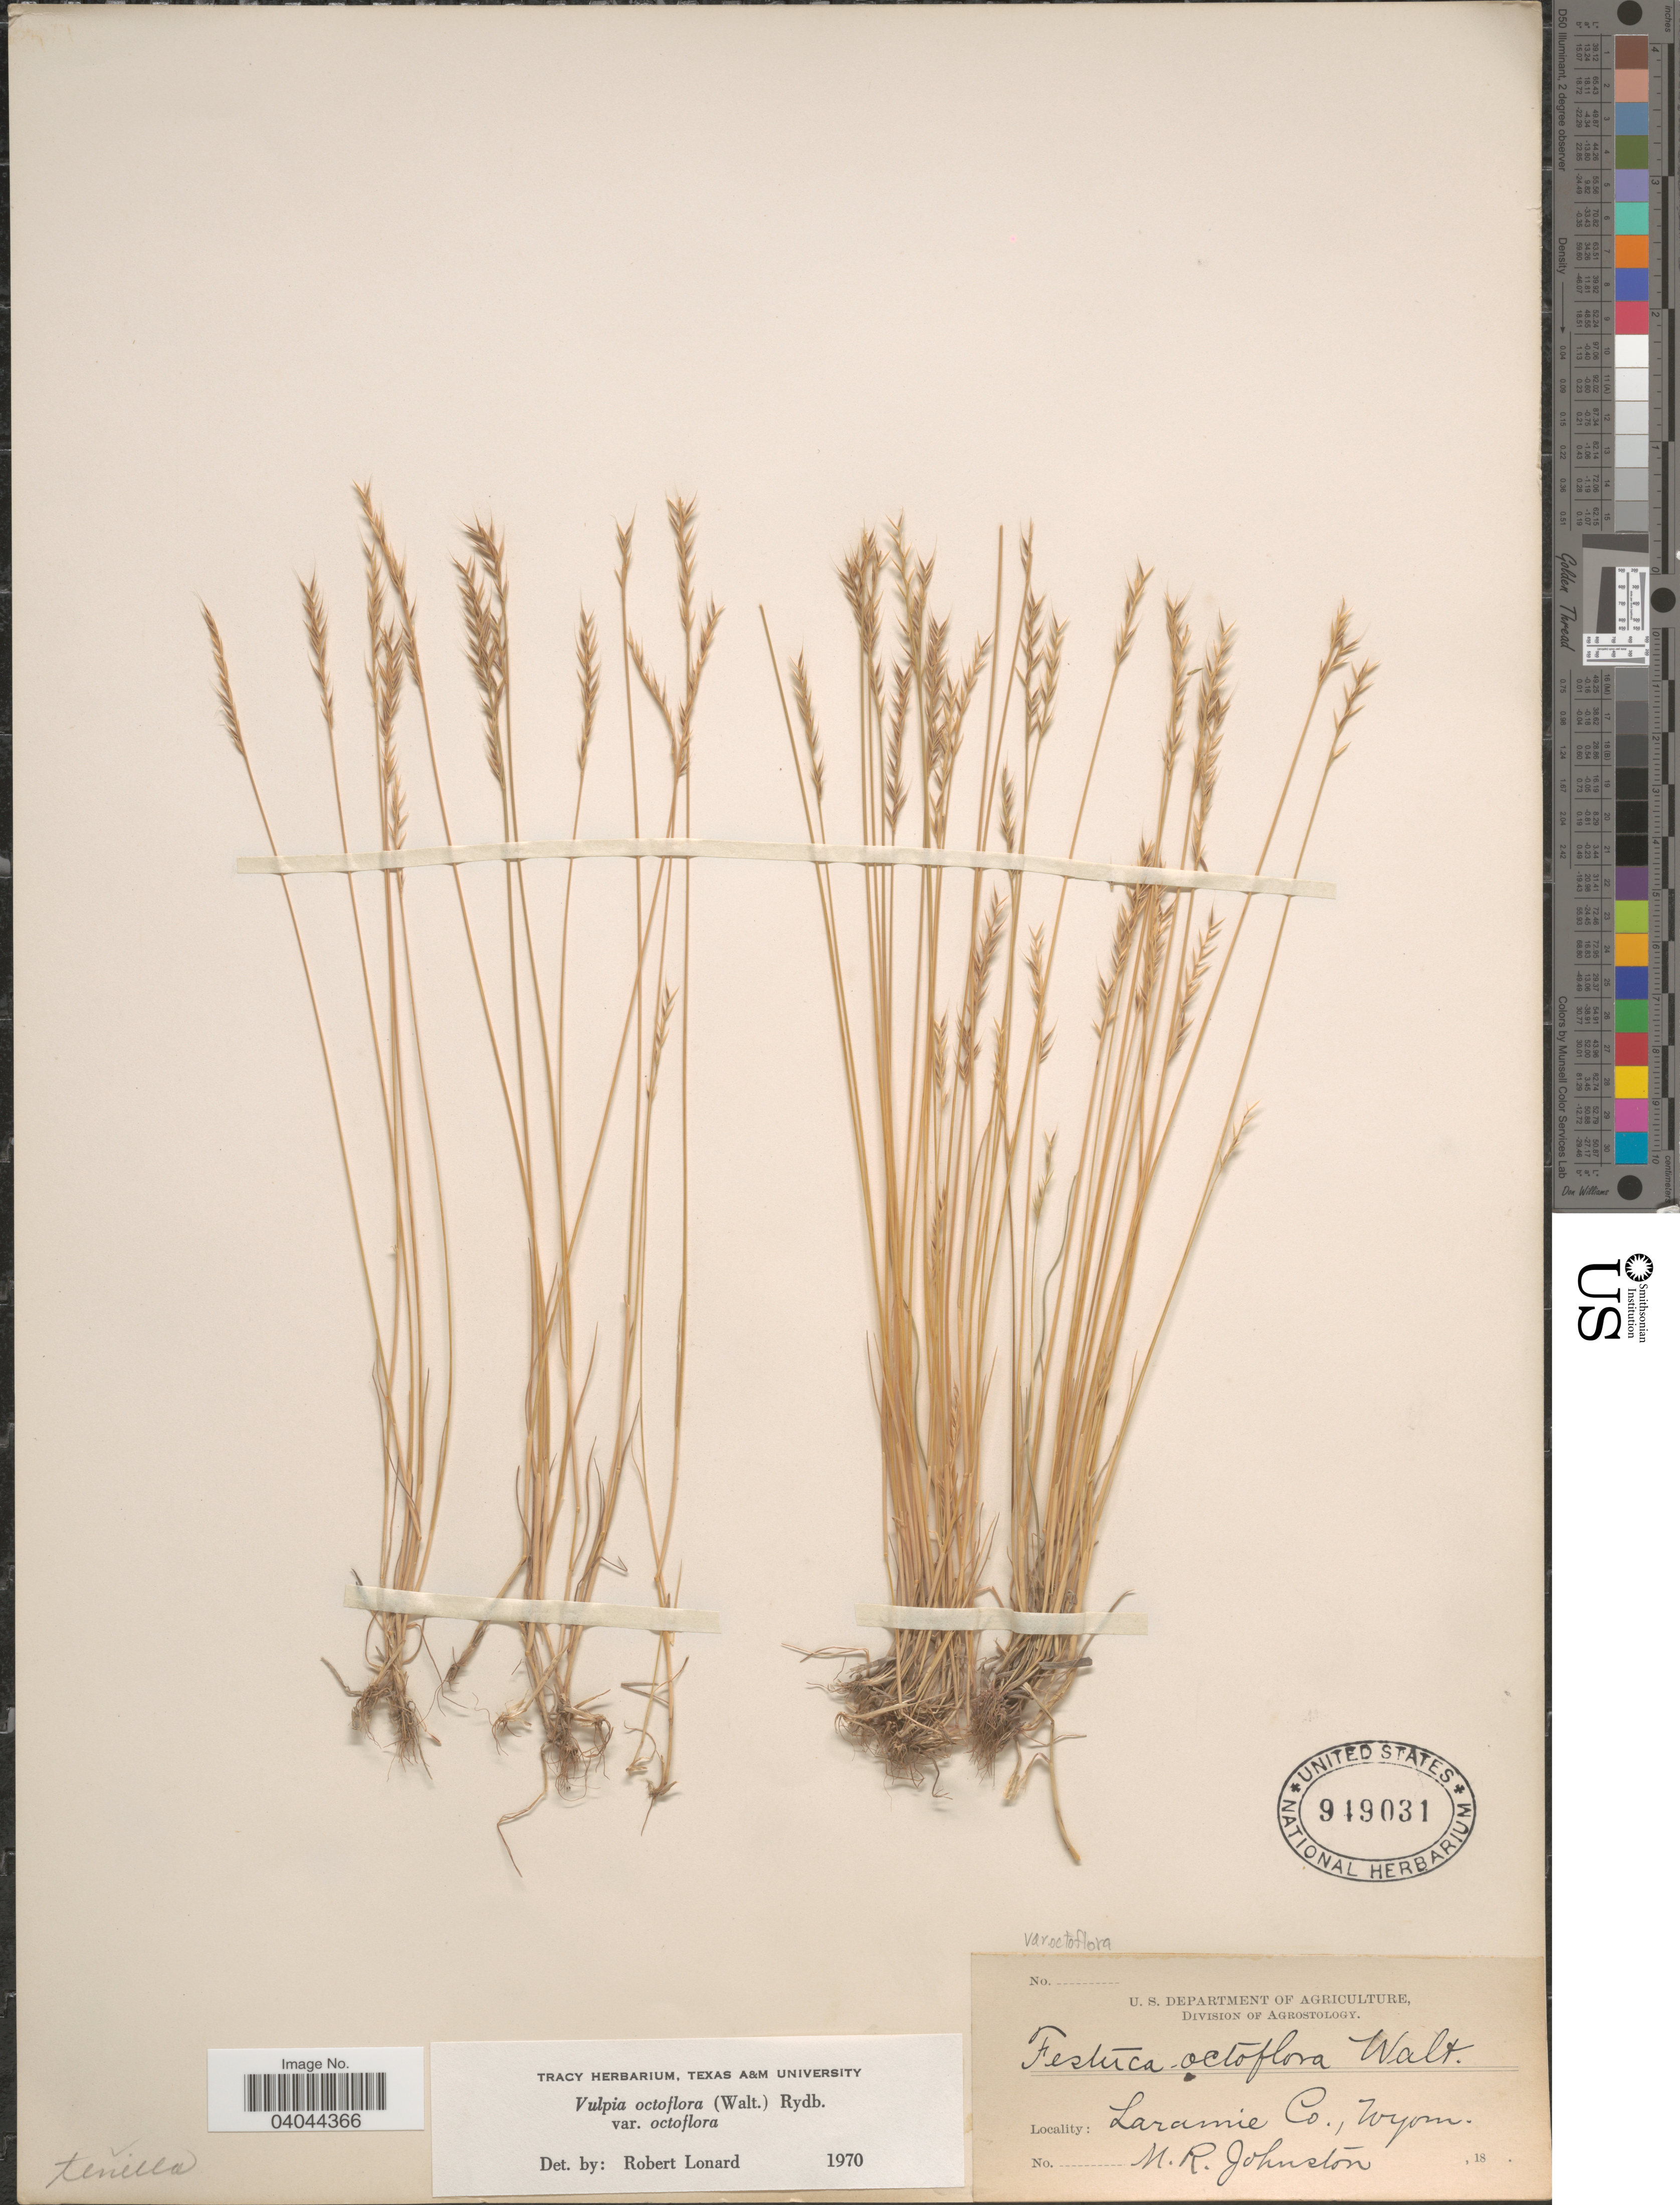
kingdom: Plantae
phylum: Tracheophyta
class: Liliopsida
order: Poales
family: Poaceae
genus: Festuca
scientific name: Festuca octoflora var. octoflora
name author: Walter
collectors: I. M. Johnston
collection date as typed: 18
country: United States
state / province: Wyoming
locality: Laramie Co.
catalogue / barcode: US 949031